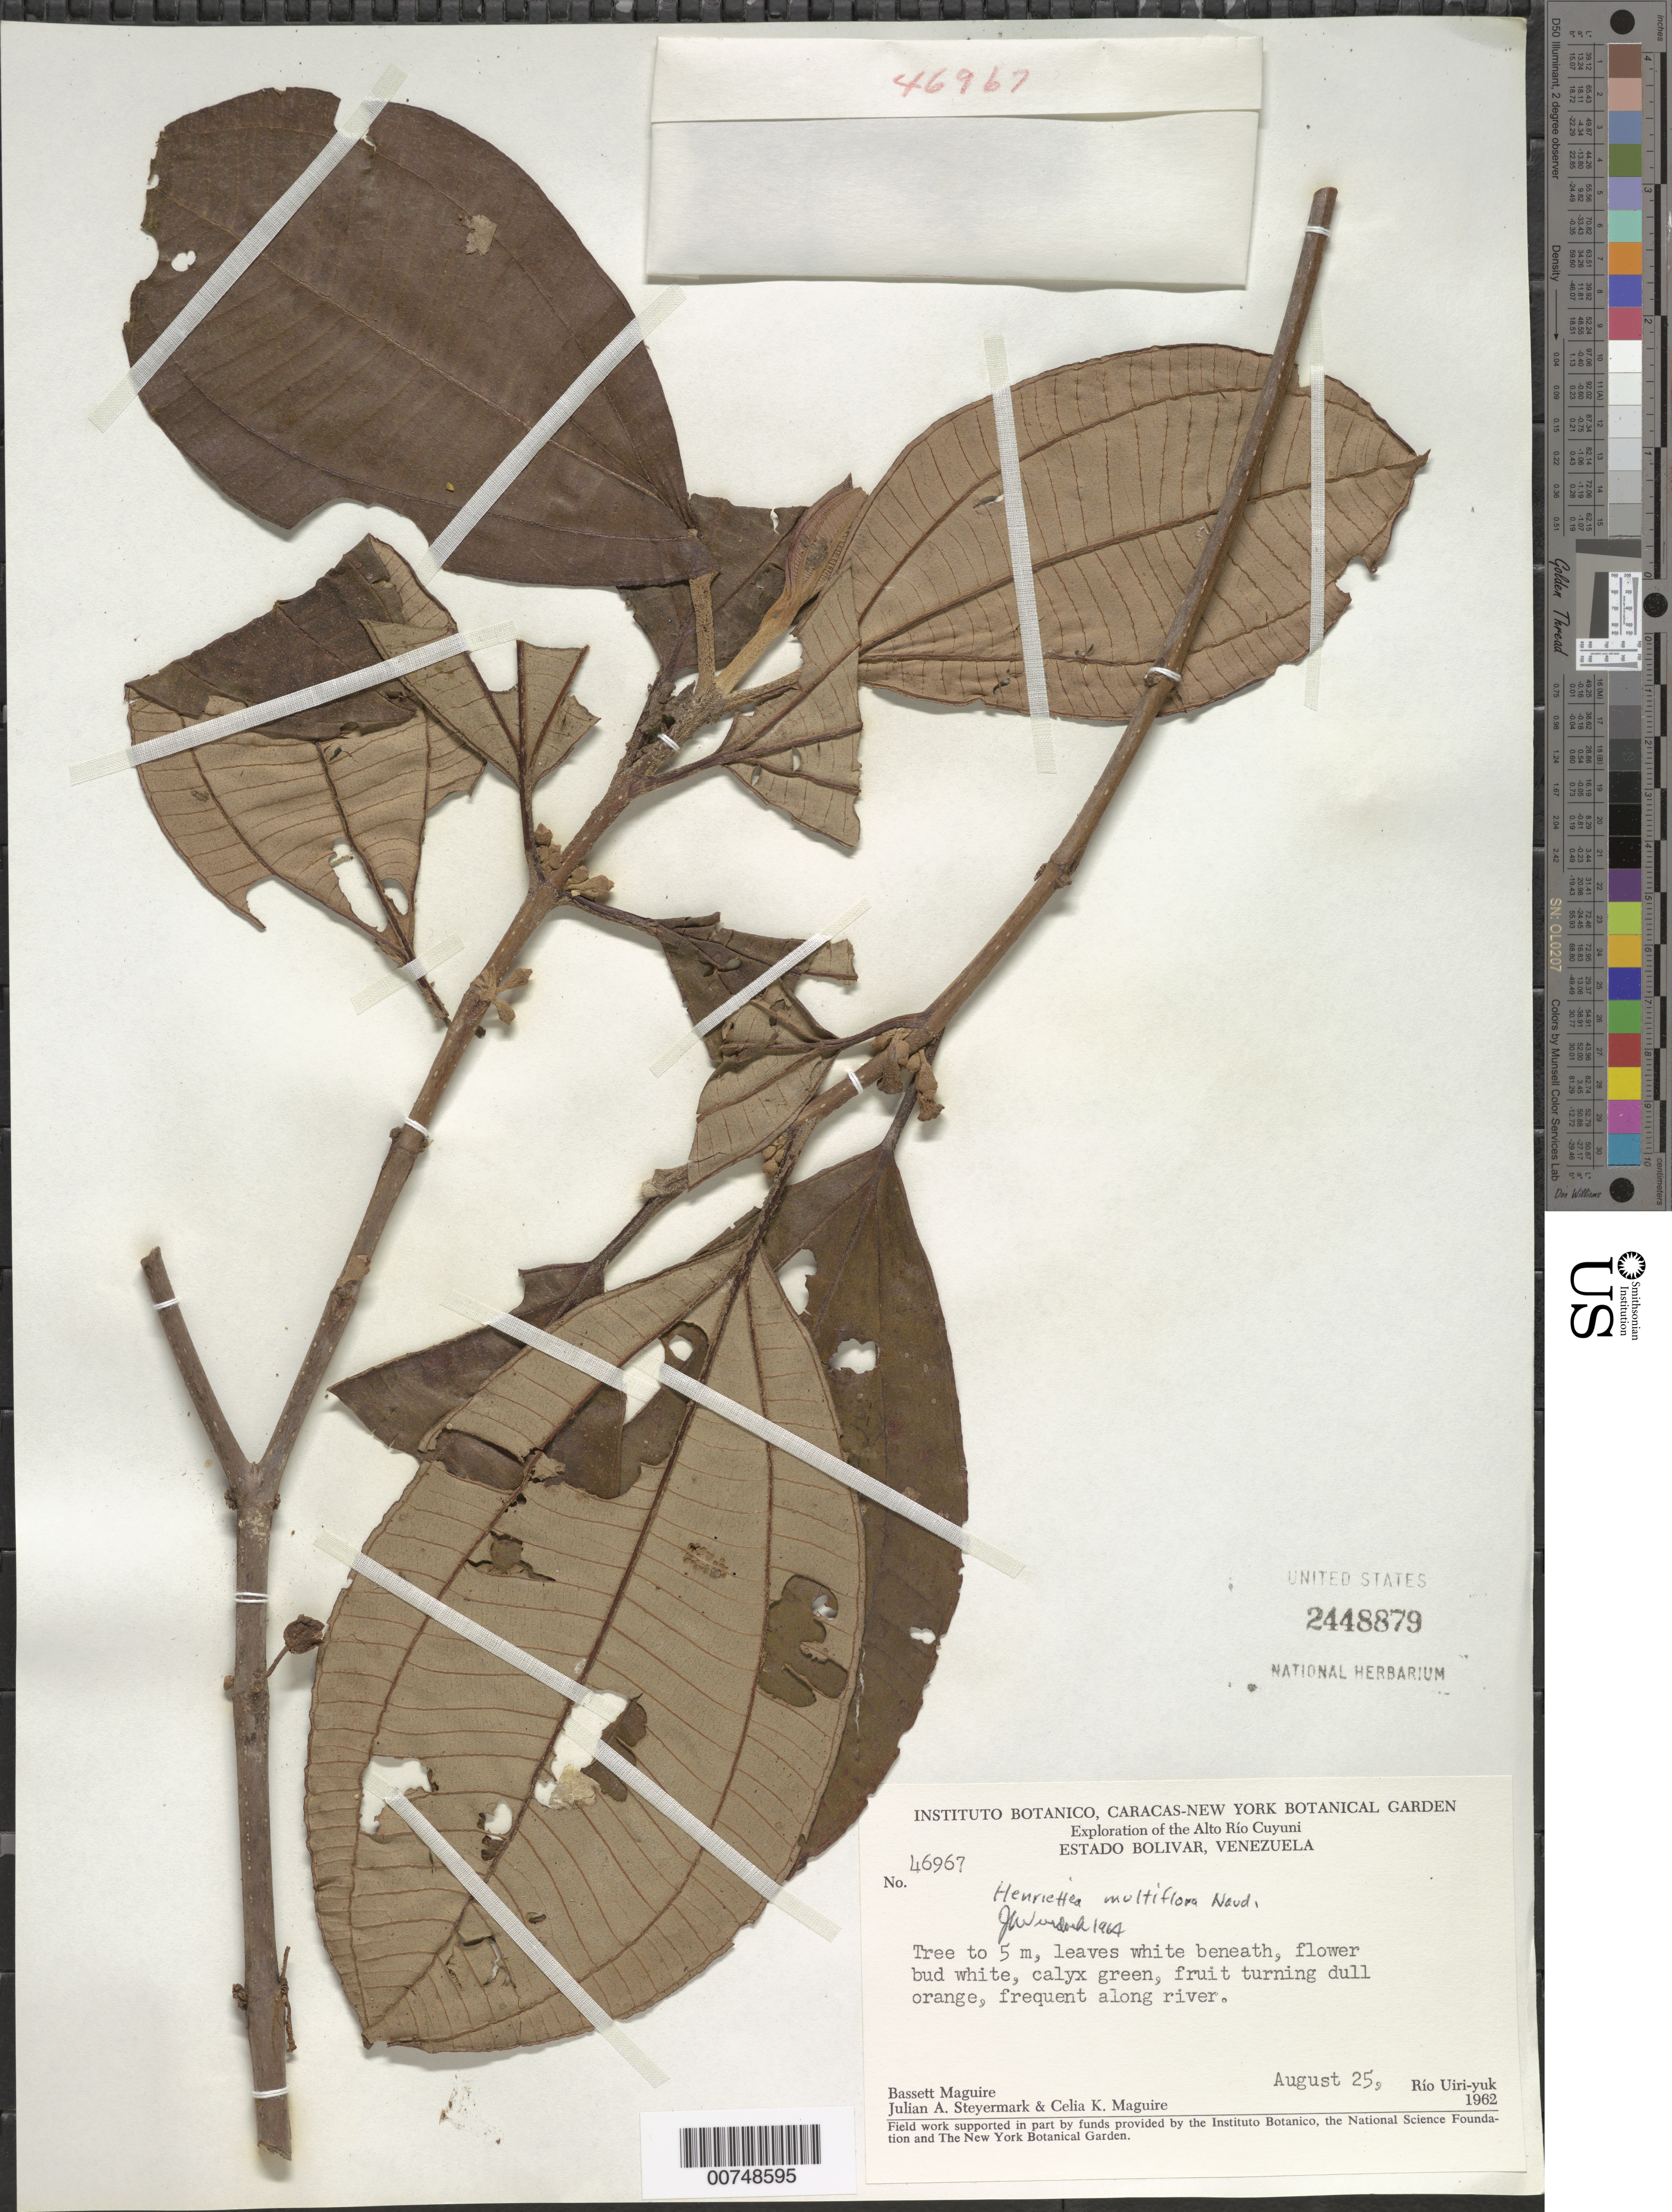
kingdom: Plantae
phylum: Tracheophyta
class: Magnoliopsida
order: Myrtales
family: Melastomataceae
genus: Henriettea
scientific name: Henriettea multiflora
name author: Naudin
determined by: Wurdack, John J., (US), US (UNITED STATES)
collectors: B. Maguire, J. Steyermark & C. K. Maguire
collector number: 46967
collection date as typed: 25-Aug-62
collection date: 1962-08-25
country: Venezuela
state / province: Bolívar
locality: Alto Río Cuyuni, Río Uiri-yuk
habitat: Along river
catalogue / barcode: US 2448879